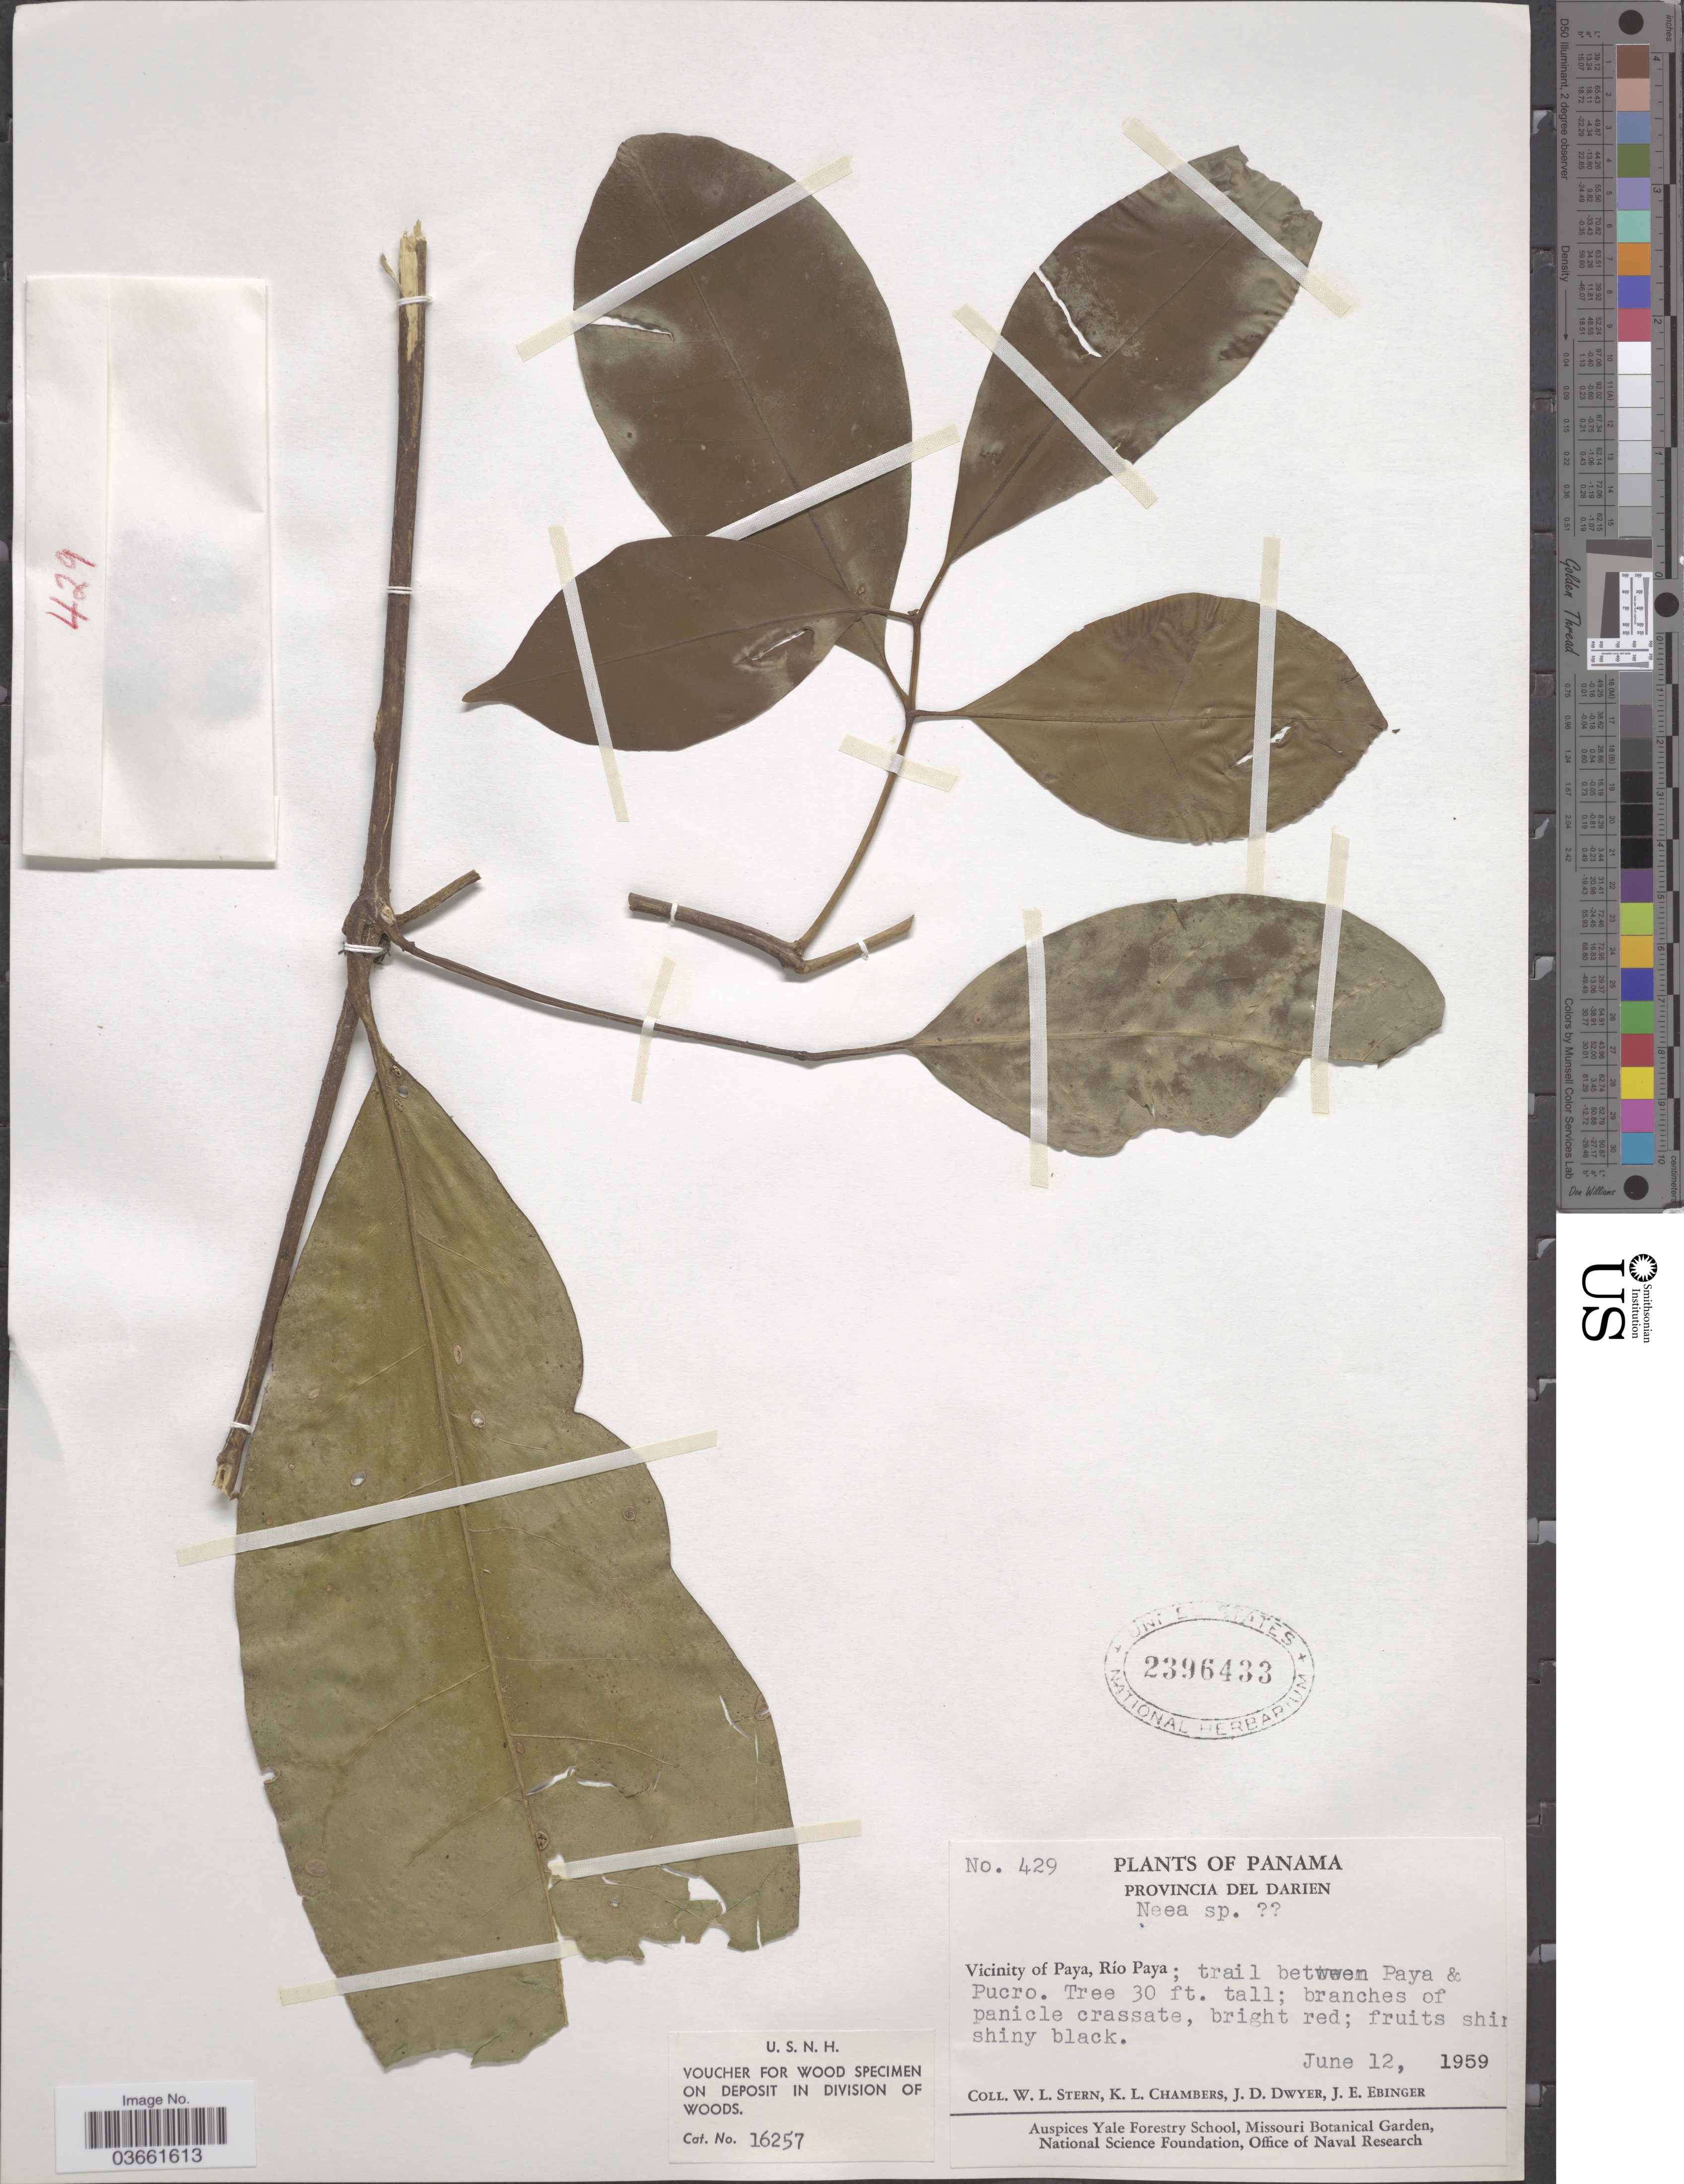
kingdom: Plantae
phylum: Tracheophyta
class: Magnoliopsida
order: Caryophyllales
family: Nyctaginaceae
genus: Neea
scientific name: Neea sp.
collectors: W. L. Stern, K. Chambers, J. D. Dwyer & J. Ebinger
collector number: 429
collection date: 1959-06-12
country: Panama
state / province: Darién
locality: Vicinity of Paya, Río Paya; trail between Paya & Pucro.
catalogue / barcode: US 2396433